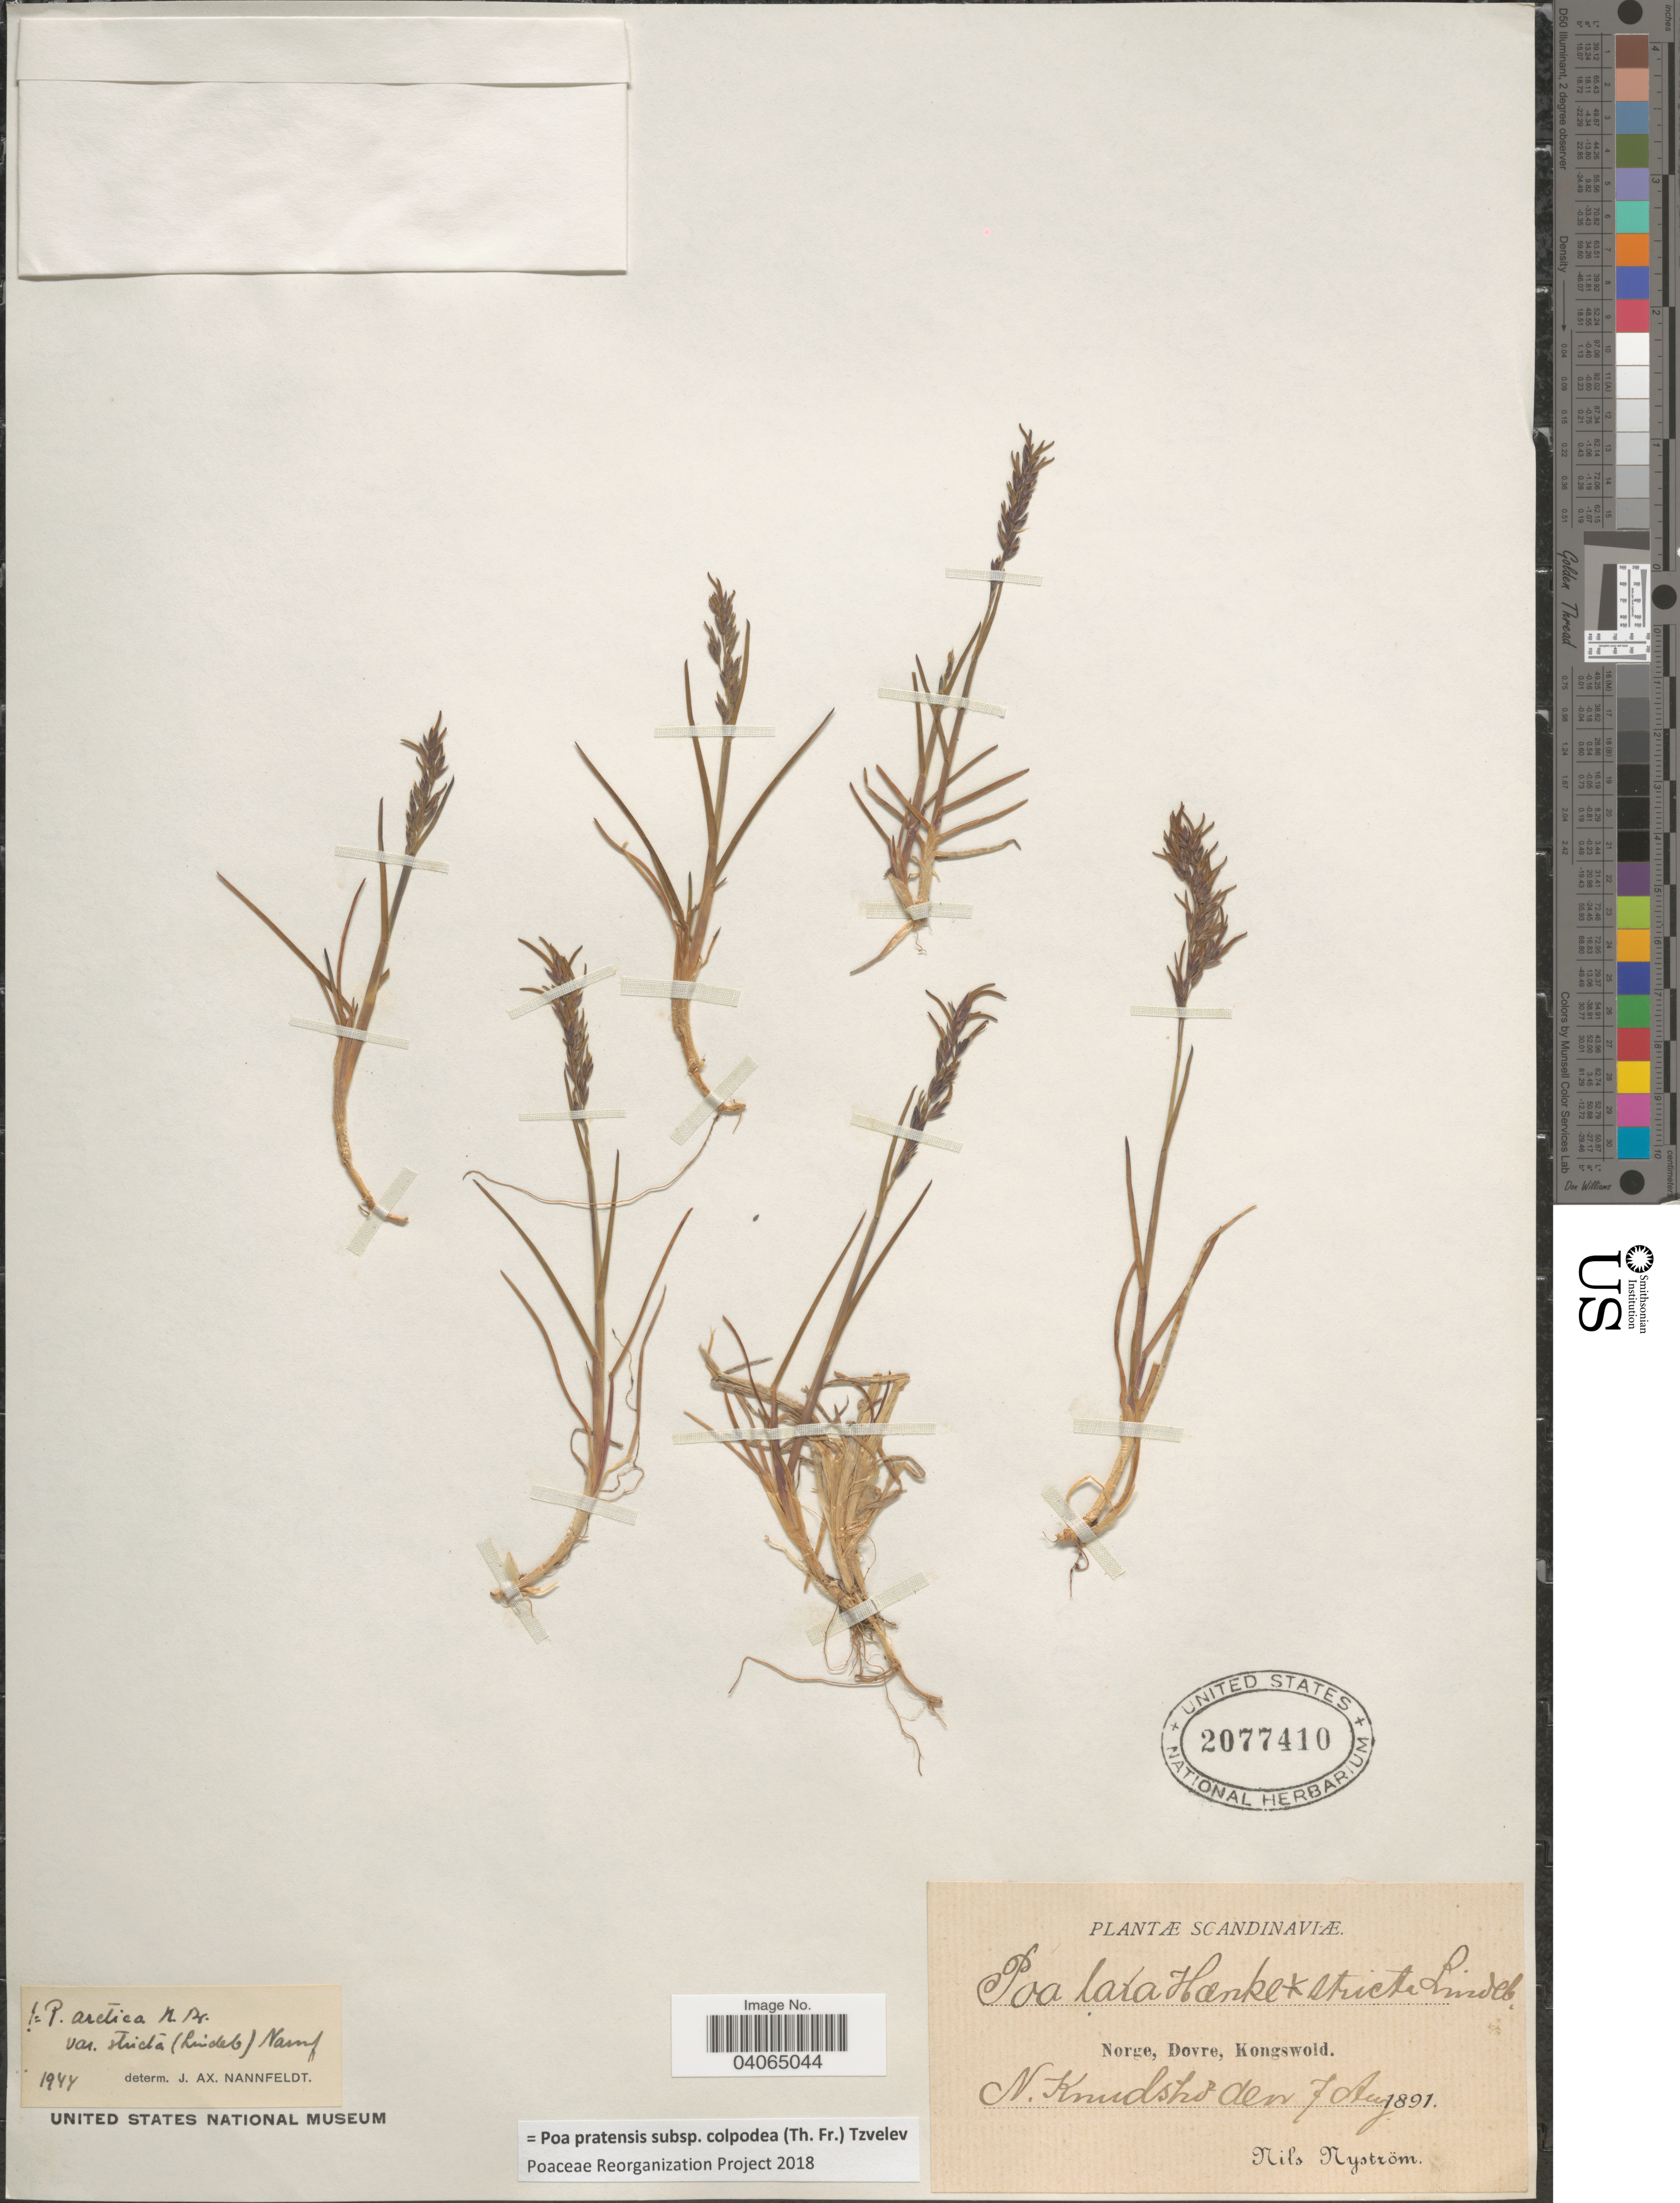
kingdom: Plantae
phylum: Tracheophyta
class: Liliopsida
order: Poales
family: Poaceae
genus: Poa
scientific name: Poa pratensis subsp. colpodea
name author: (Th. Fr.) Tzvelev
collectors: N. Nyström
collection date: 1891-08-07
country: Norway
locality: Scandinaviæ. Norge, Dovre, Kongswold. N. Knudshoden.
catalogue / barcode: US 2077410